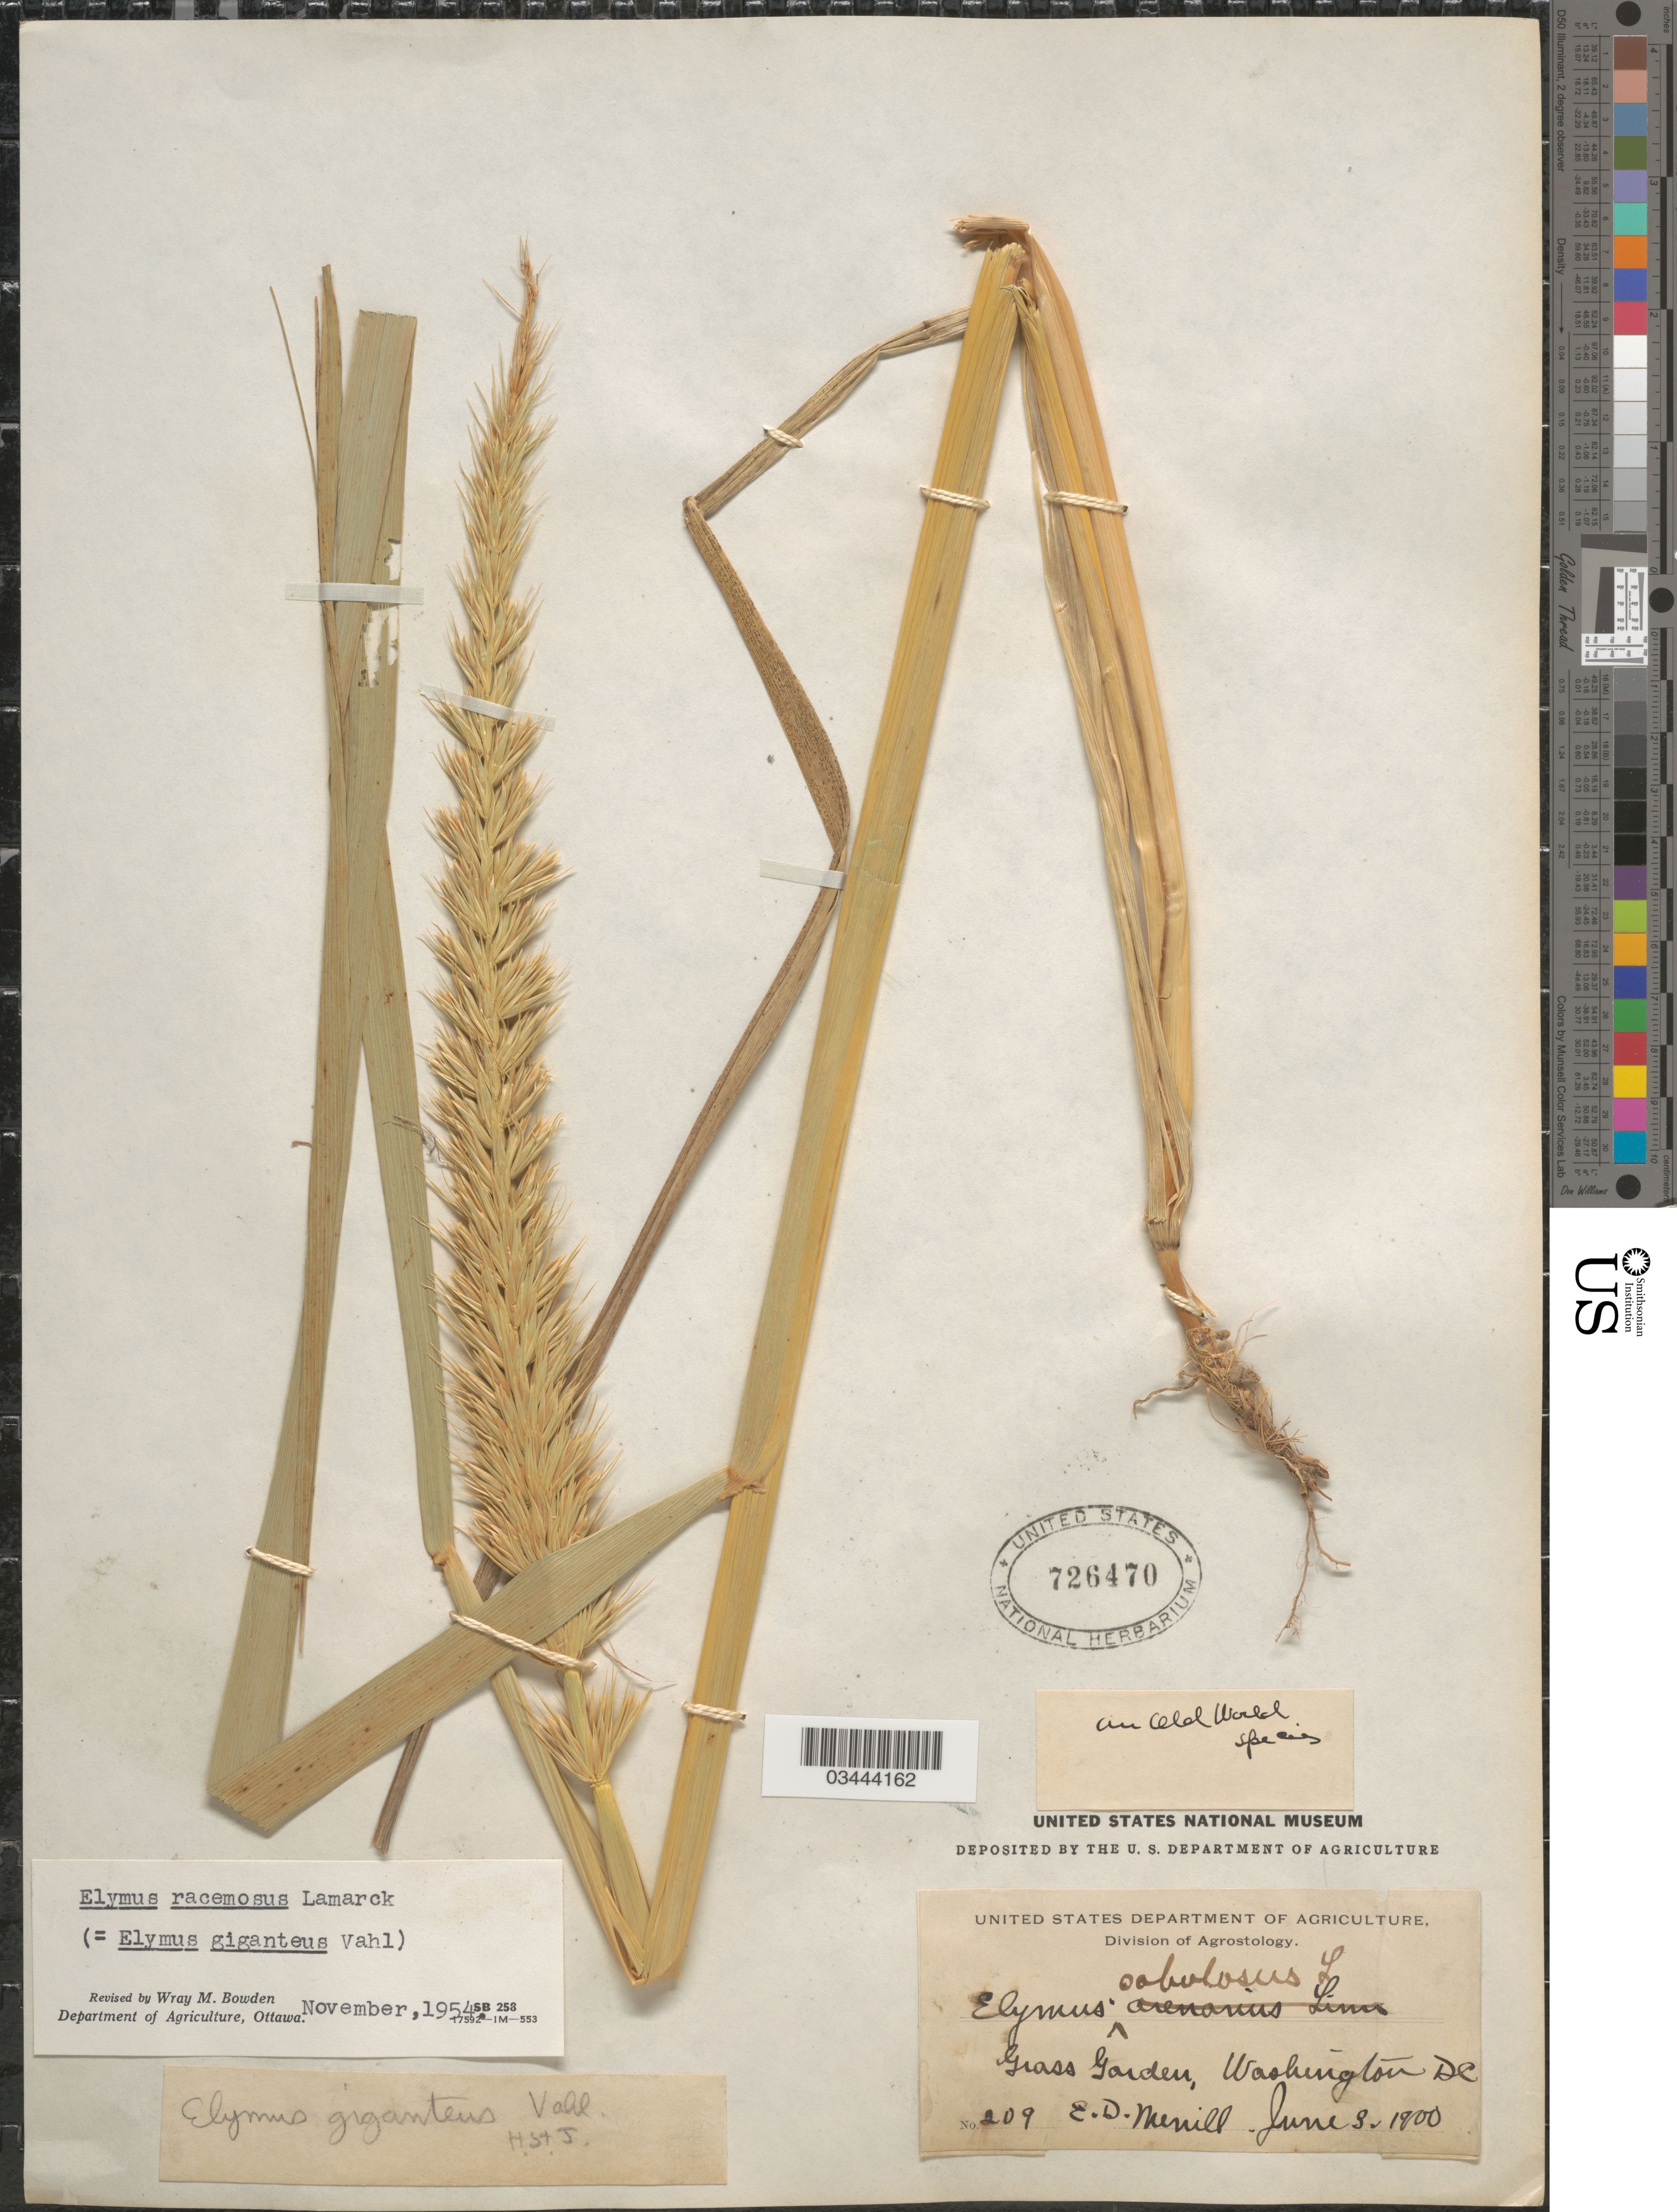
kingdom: Plantae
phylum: Tracheophyta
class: Liliopsida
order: Poales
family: Poaceae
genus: Leymus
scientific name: Leymus racemosus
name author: (Lam.) Tzvelev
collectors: E. D. Merrill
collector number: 209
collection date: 1900-06-03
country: United States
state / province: District of Columbia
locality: Grass Garden, Washington DC.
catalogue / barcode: US 726470